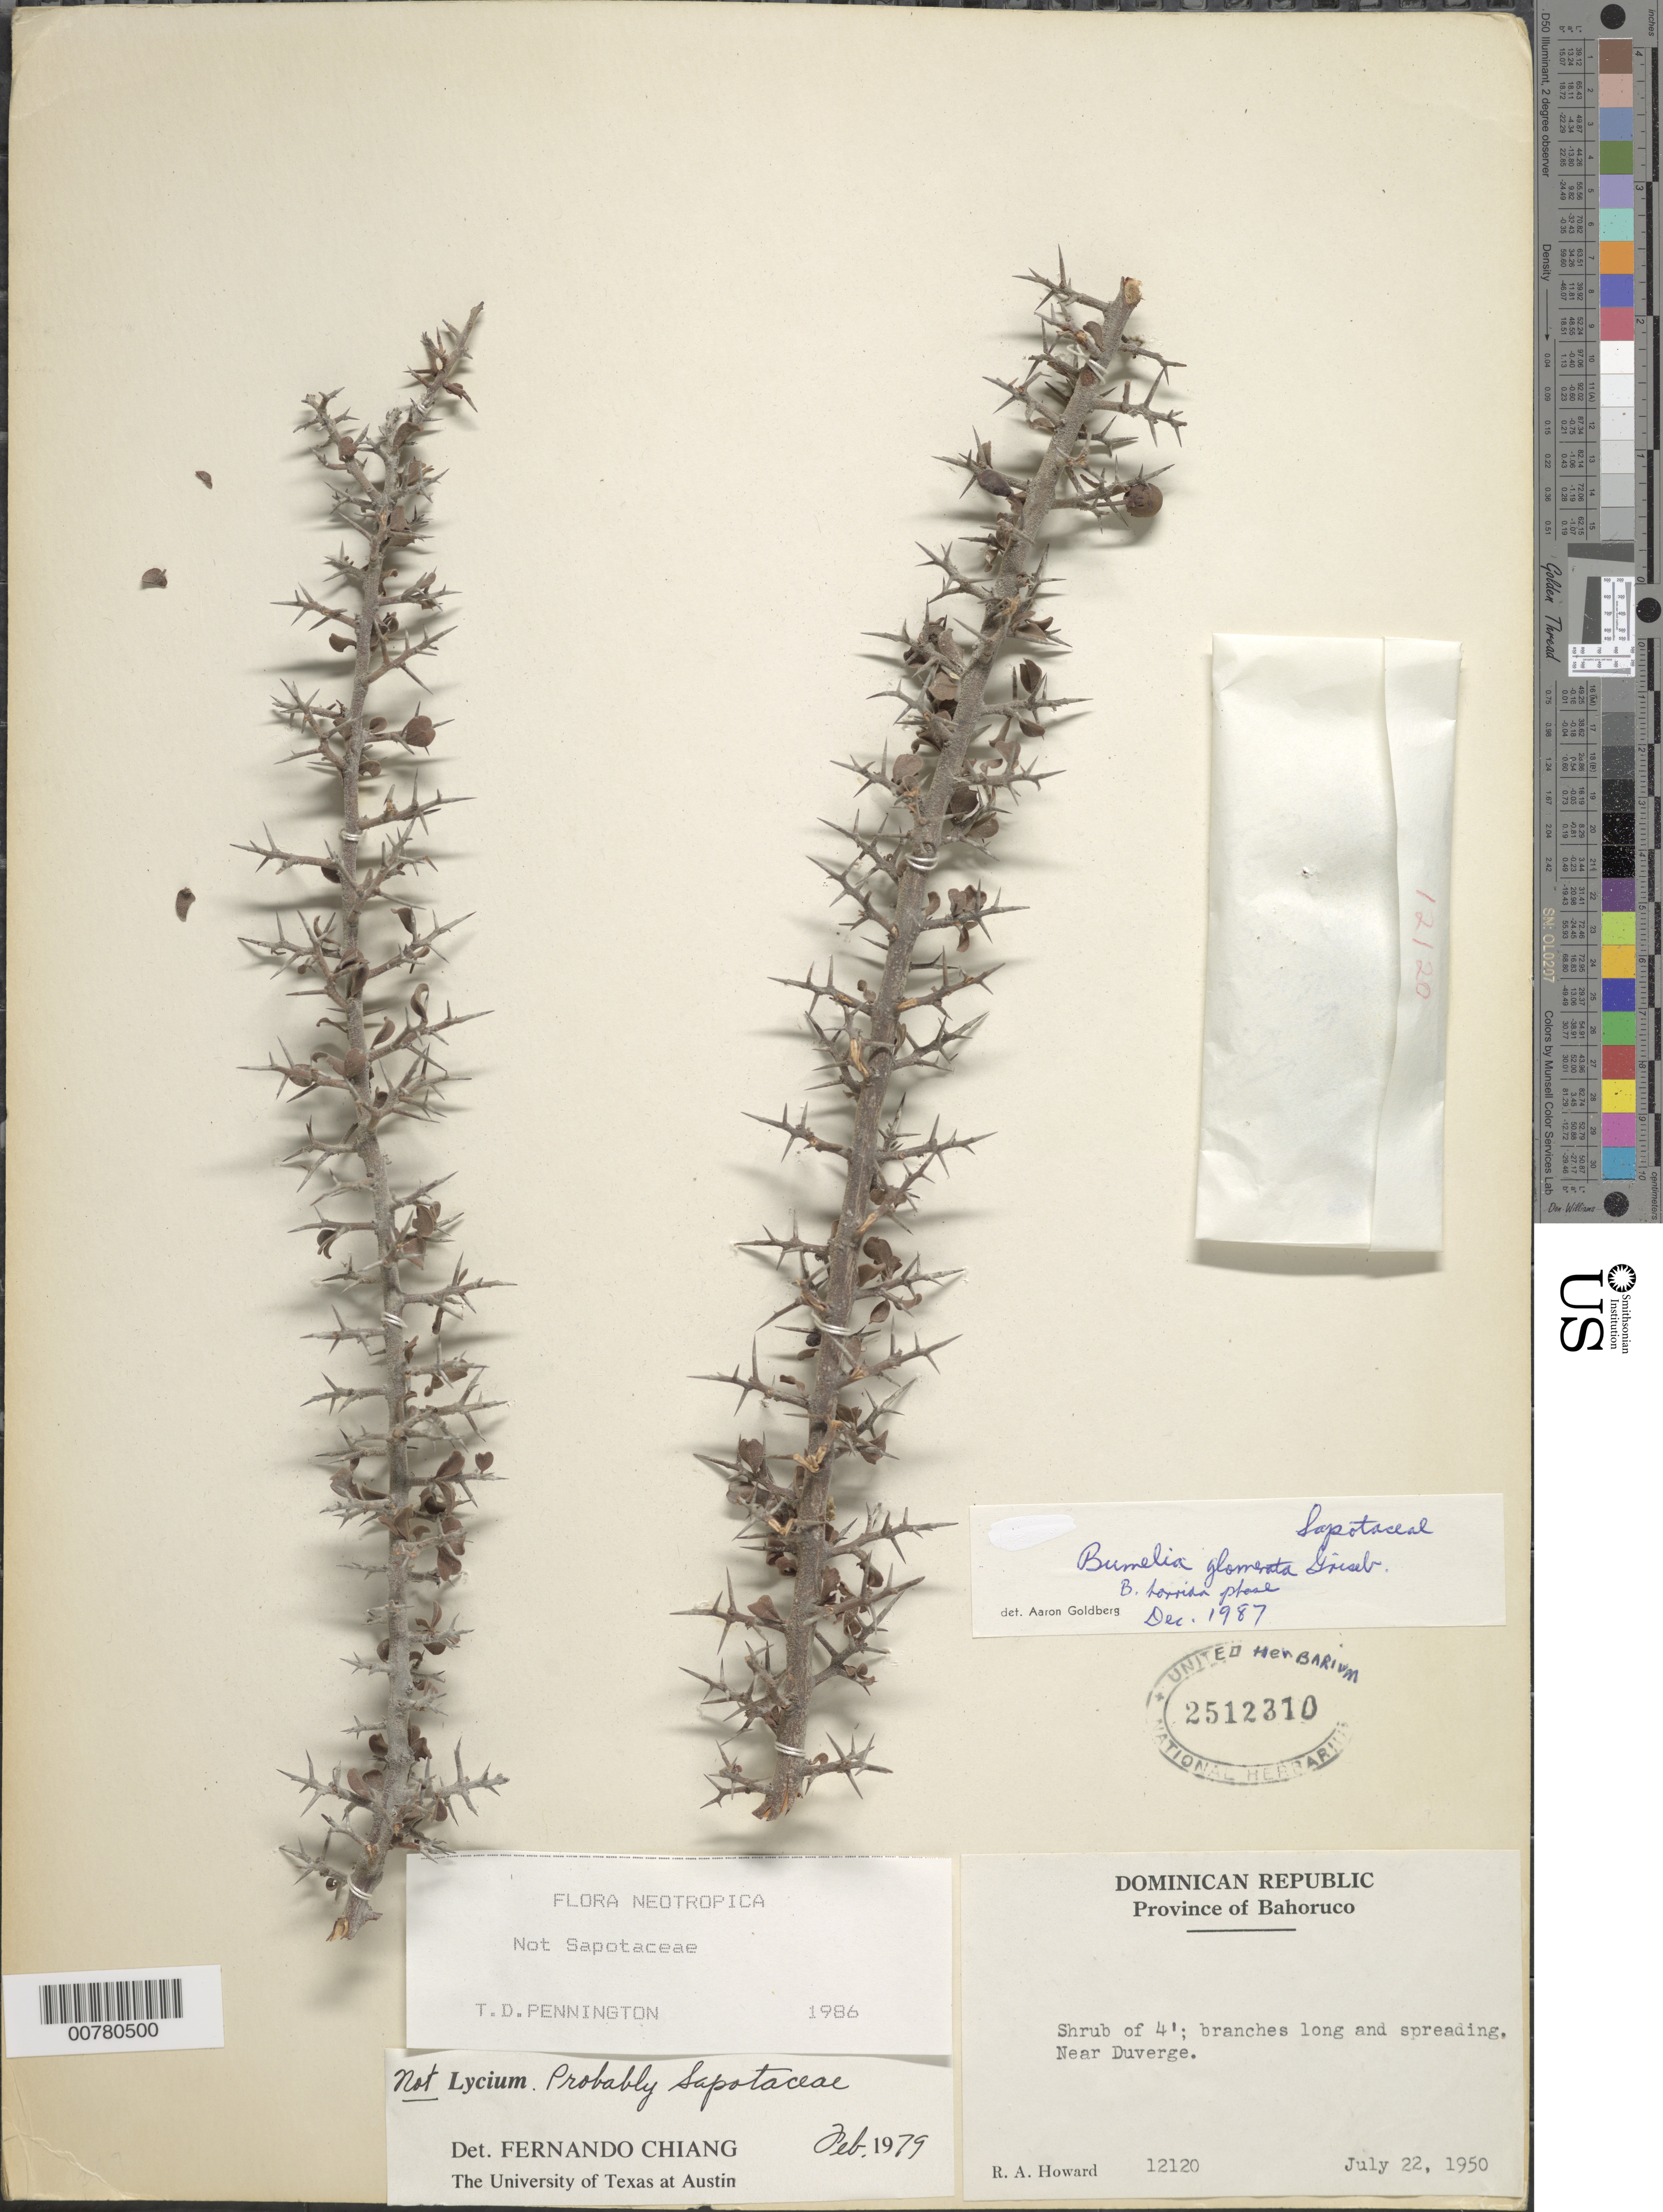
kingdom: Plantae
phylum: Tracheophyta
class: Magnoliopsida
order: Ericales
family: Sapotaceae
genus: Sideroxylon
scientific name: Sideroxylon horridum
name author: (Griseb.) T.D. Penn.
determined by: Goldberg, Aaron, (US), NMNH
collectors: R. A. Howard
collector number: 12120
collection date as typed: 22 Jul 1950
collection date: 1950-07-22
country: Dominican Republic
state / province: Baoruco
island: Hispaniola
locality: Near Duverge.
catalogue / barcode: US 2512310